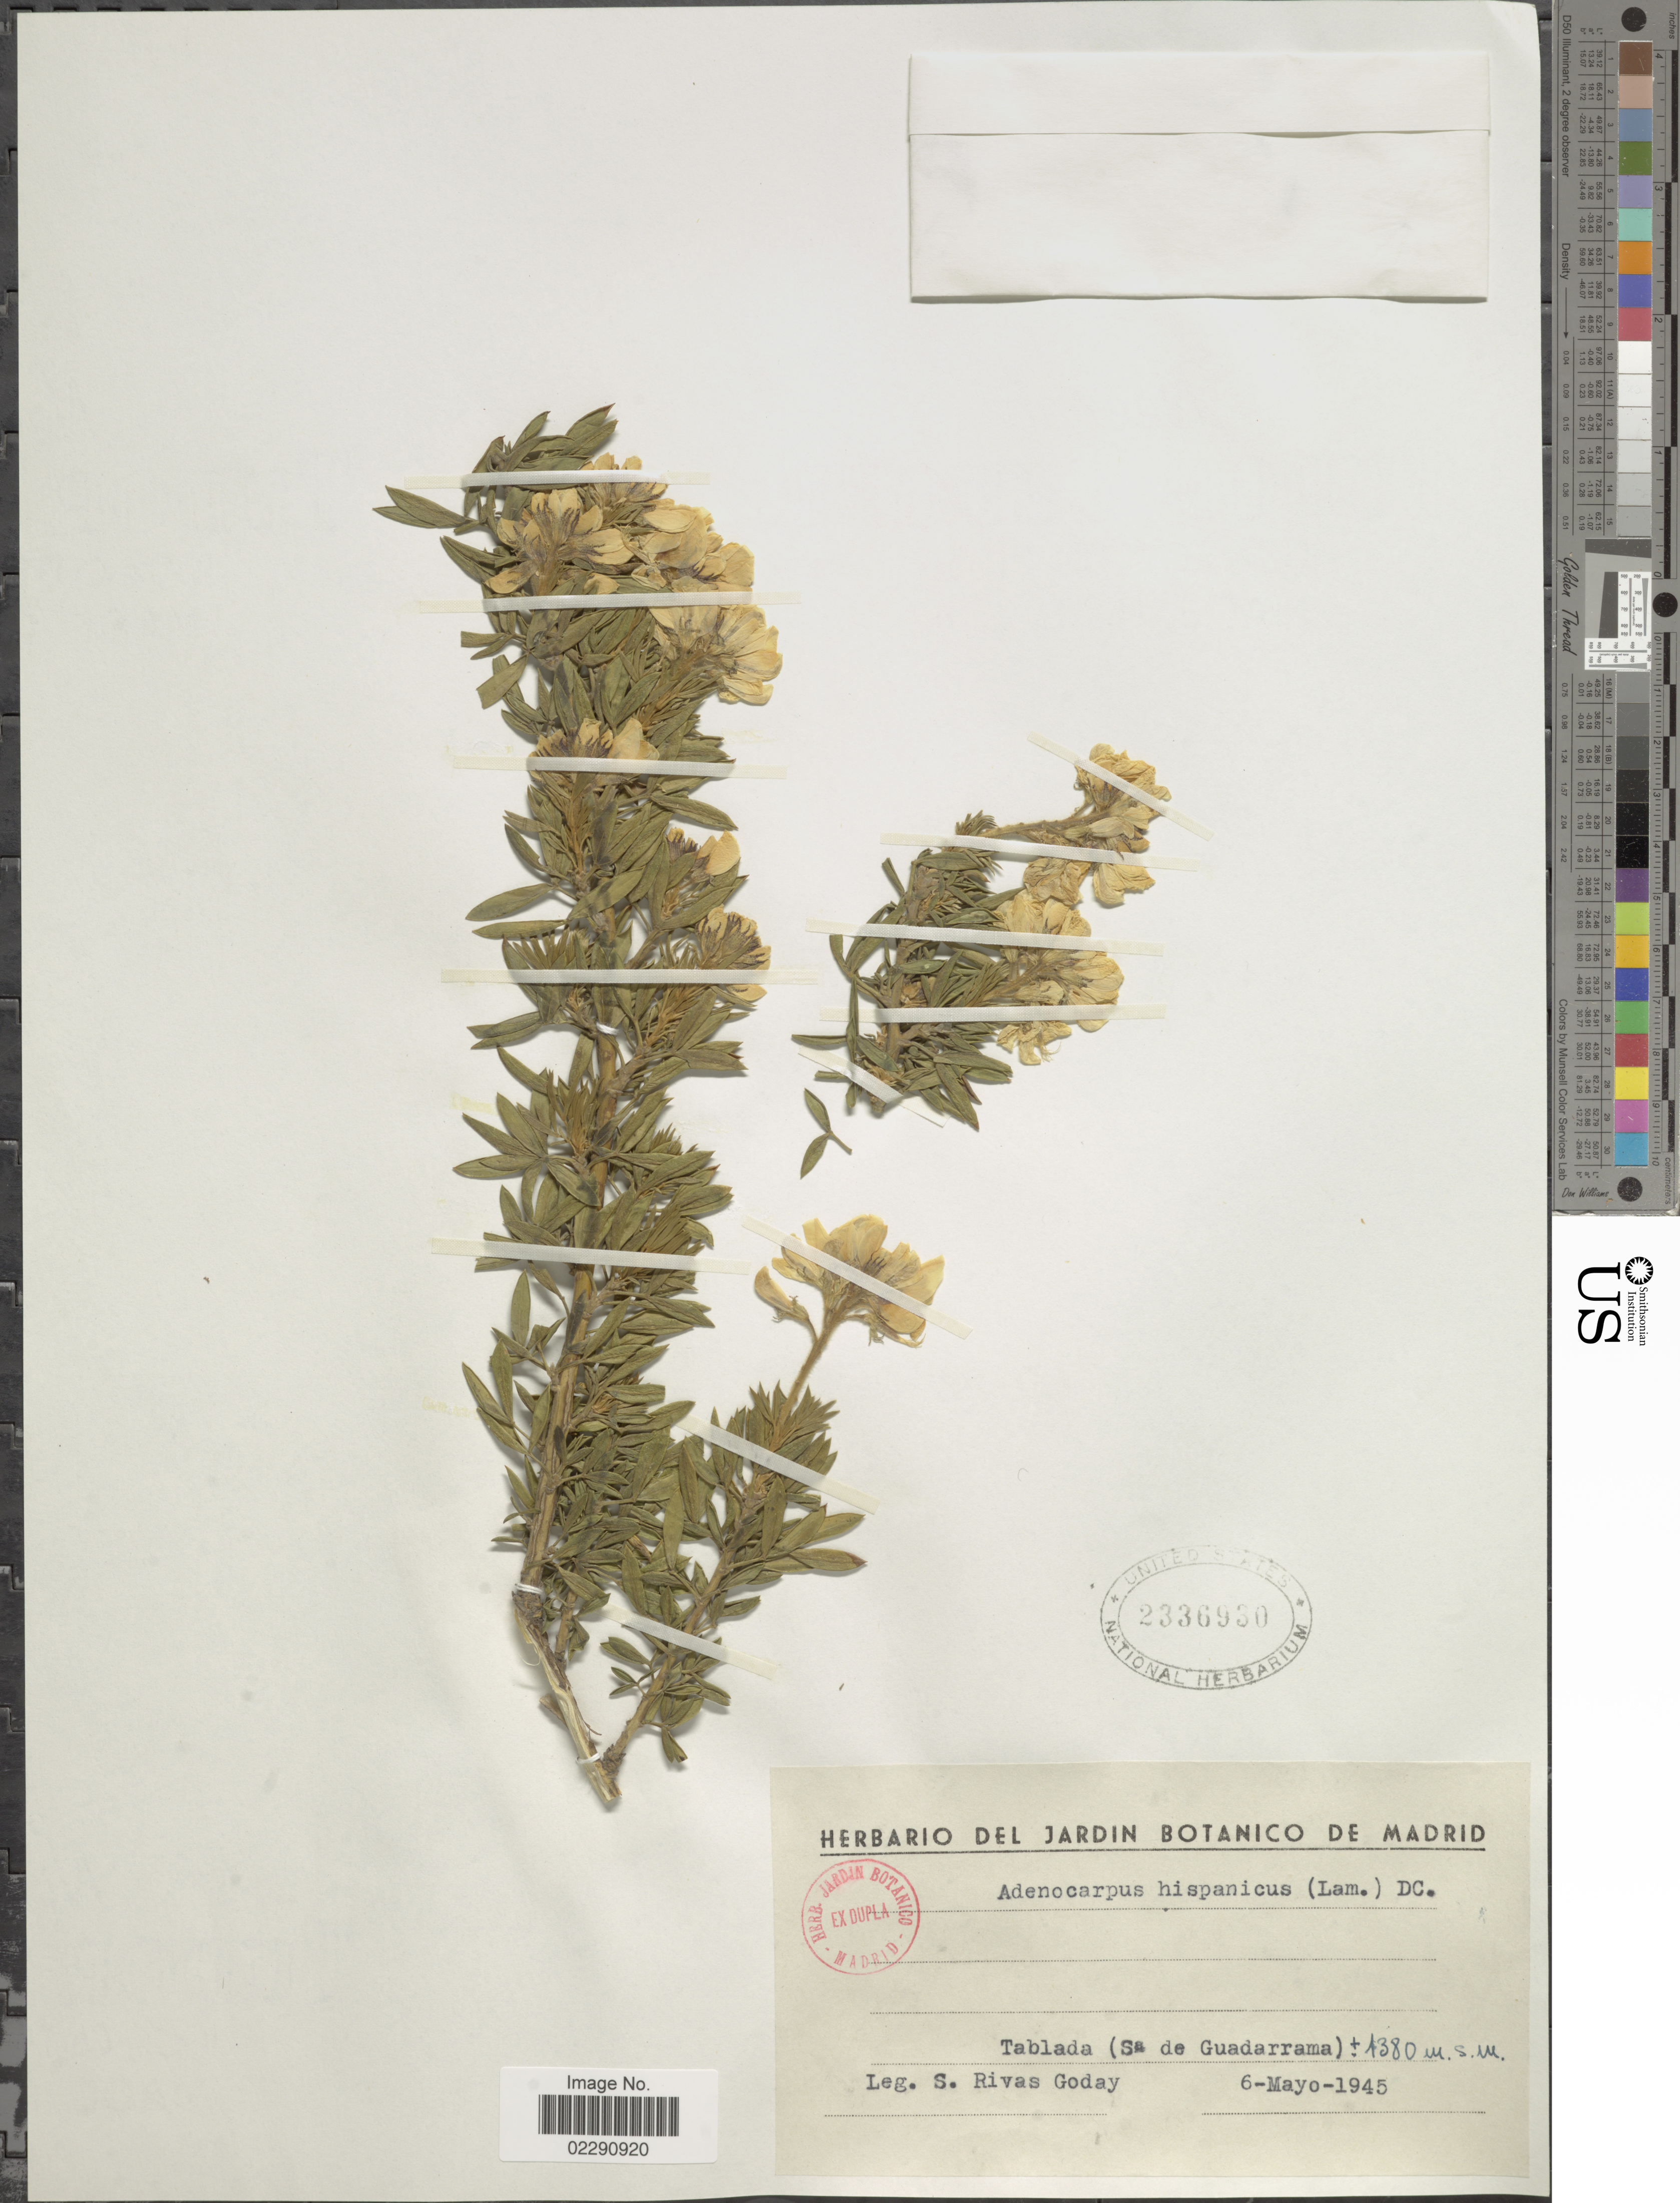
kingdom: Plantae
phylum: Tracheophyta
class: Magnoliopsida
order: Fabales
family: Fabaceae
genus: Adenocarpus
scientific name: Adenocarpus hispanicus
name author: (Lam.) DC.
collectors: S. Goday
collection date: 1945-05-06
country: Spain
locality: Tablada (Sa de Guadarrama)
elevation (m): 1380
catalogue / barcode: US 2336930